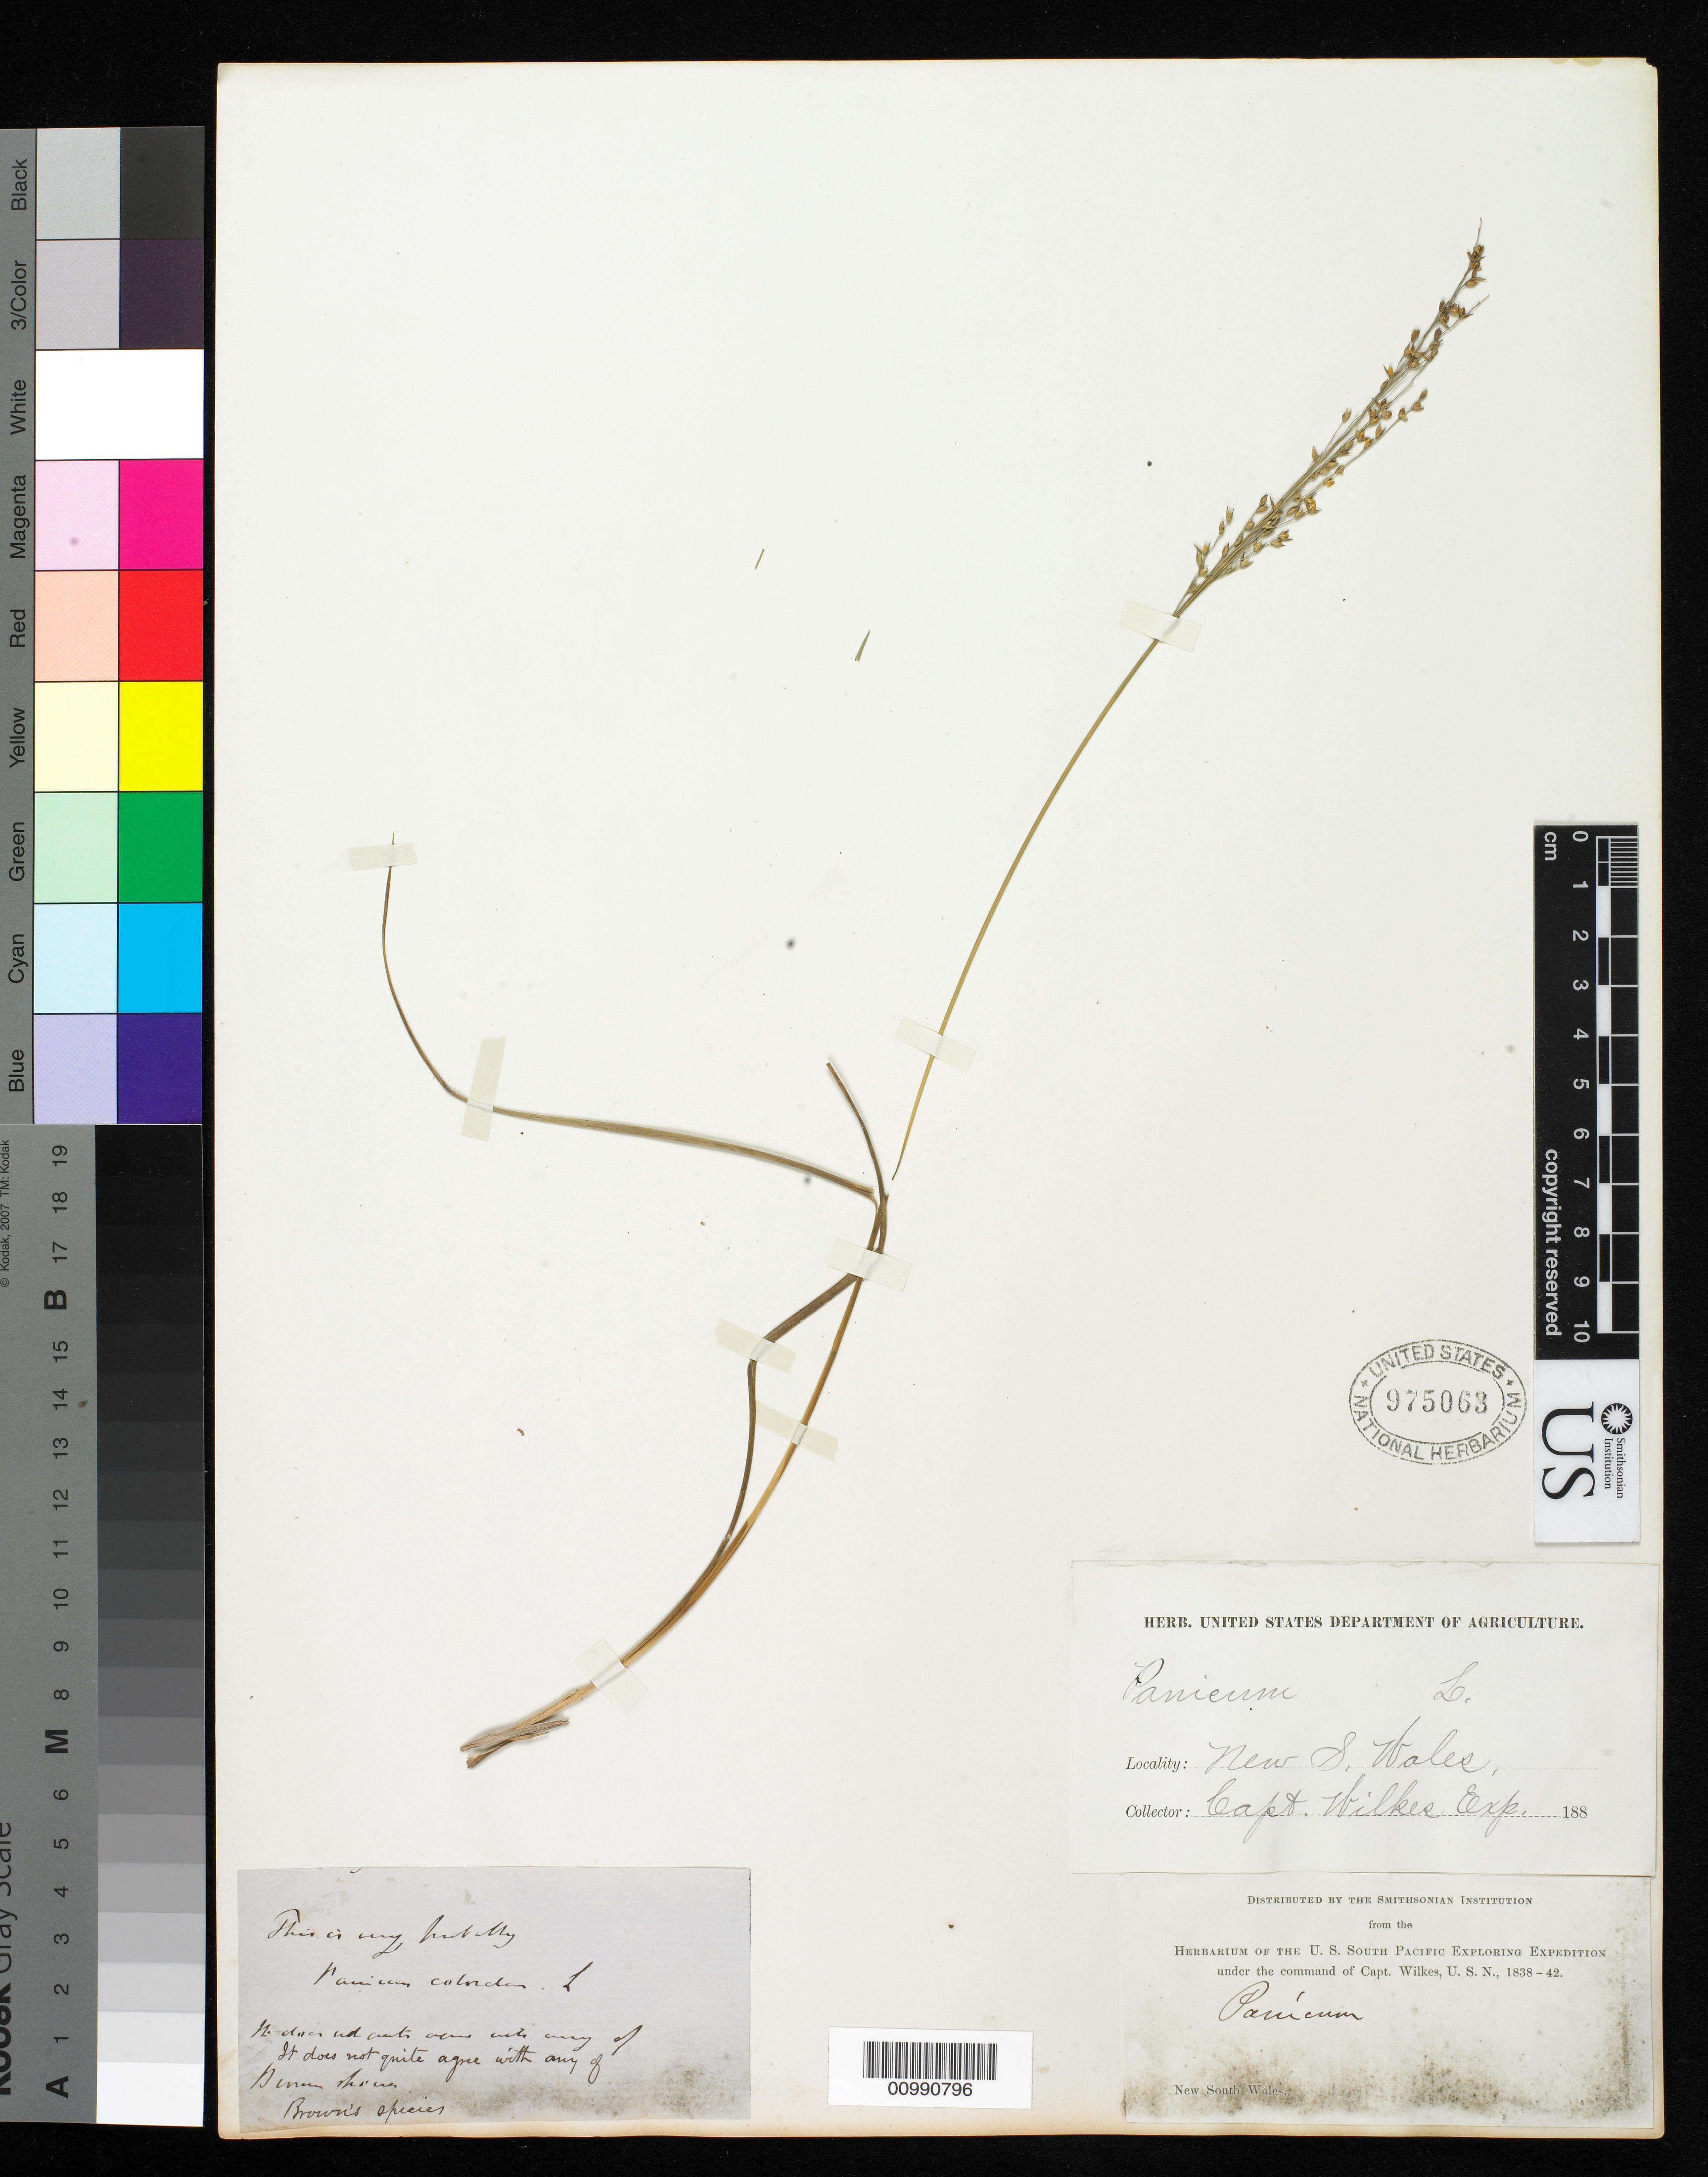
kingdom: Plantae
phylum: Tracheophyta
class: Liliopsida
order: Poales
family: Poaceae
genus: Entolasia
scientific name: Entolasia stricta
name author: (R. Br.) C.E. Hughes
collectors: Wilkes Explor. Exped.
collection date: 1838/1842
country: Australia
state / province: New South Wales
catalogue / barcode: US 975063